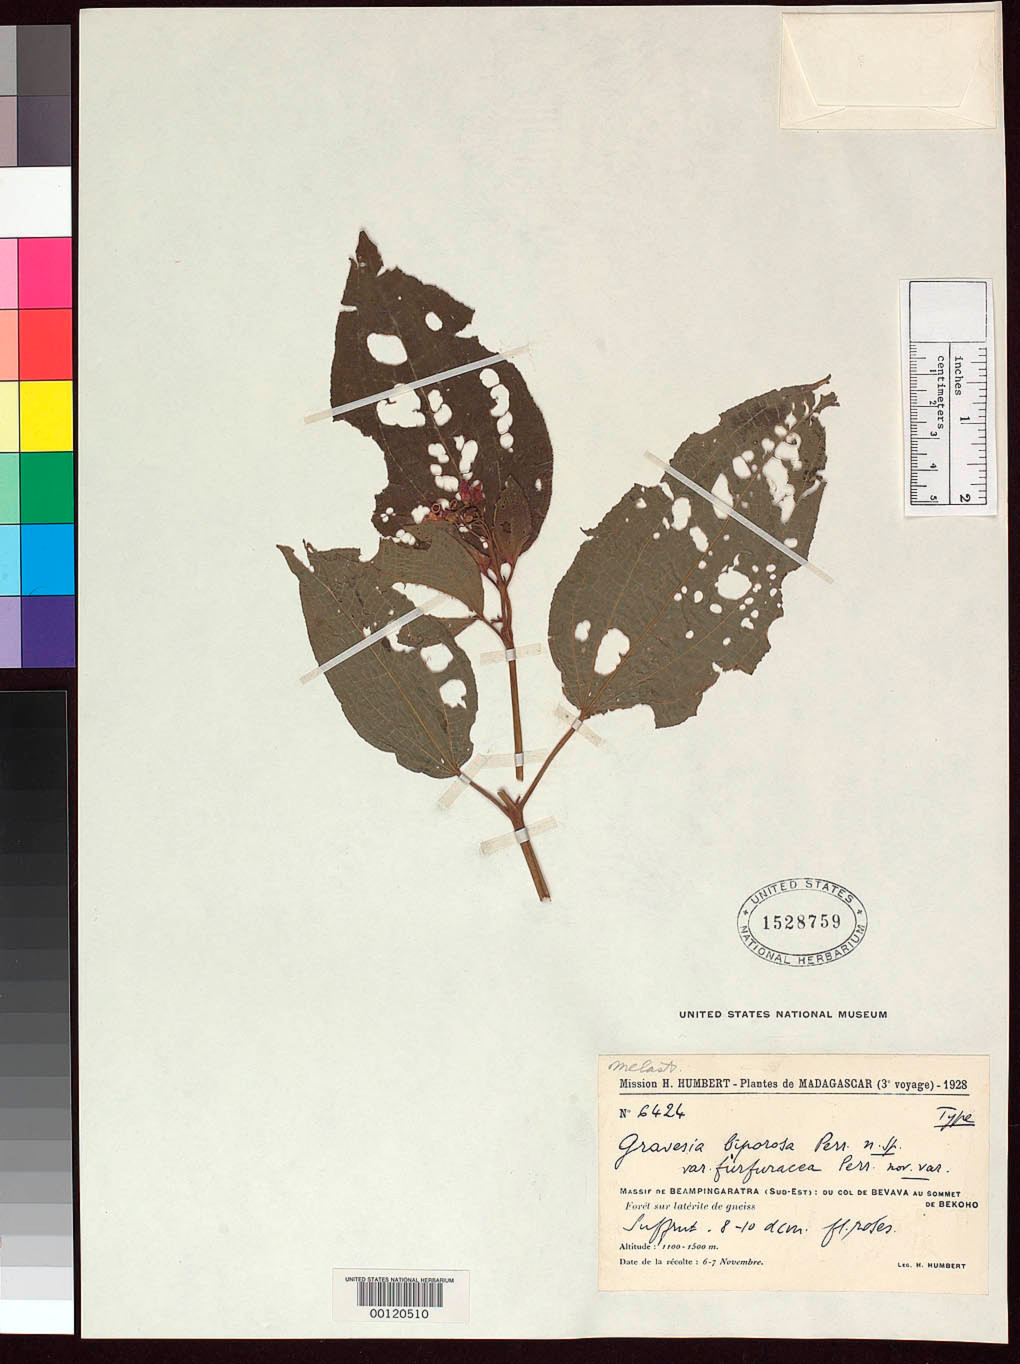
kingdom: Plantae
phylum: Tracheophyta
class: Magnoliopsida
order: Myrtales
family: Melastomataceae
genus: Gravesia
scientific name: Gravesia biporosa var. furfuracea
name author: H. Perrier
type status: Isotype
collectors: H. Humbert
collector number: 6424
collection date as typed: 06 Nov 1928 to 07 Nov 1928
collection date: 1928-11-06/1928-11-07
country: Madagascar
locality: Massifde Beampingaratra, du col de Bevava an Sommet.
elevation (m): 1100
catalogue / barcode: US 1528759